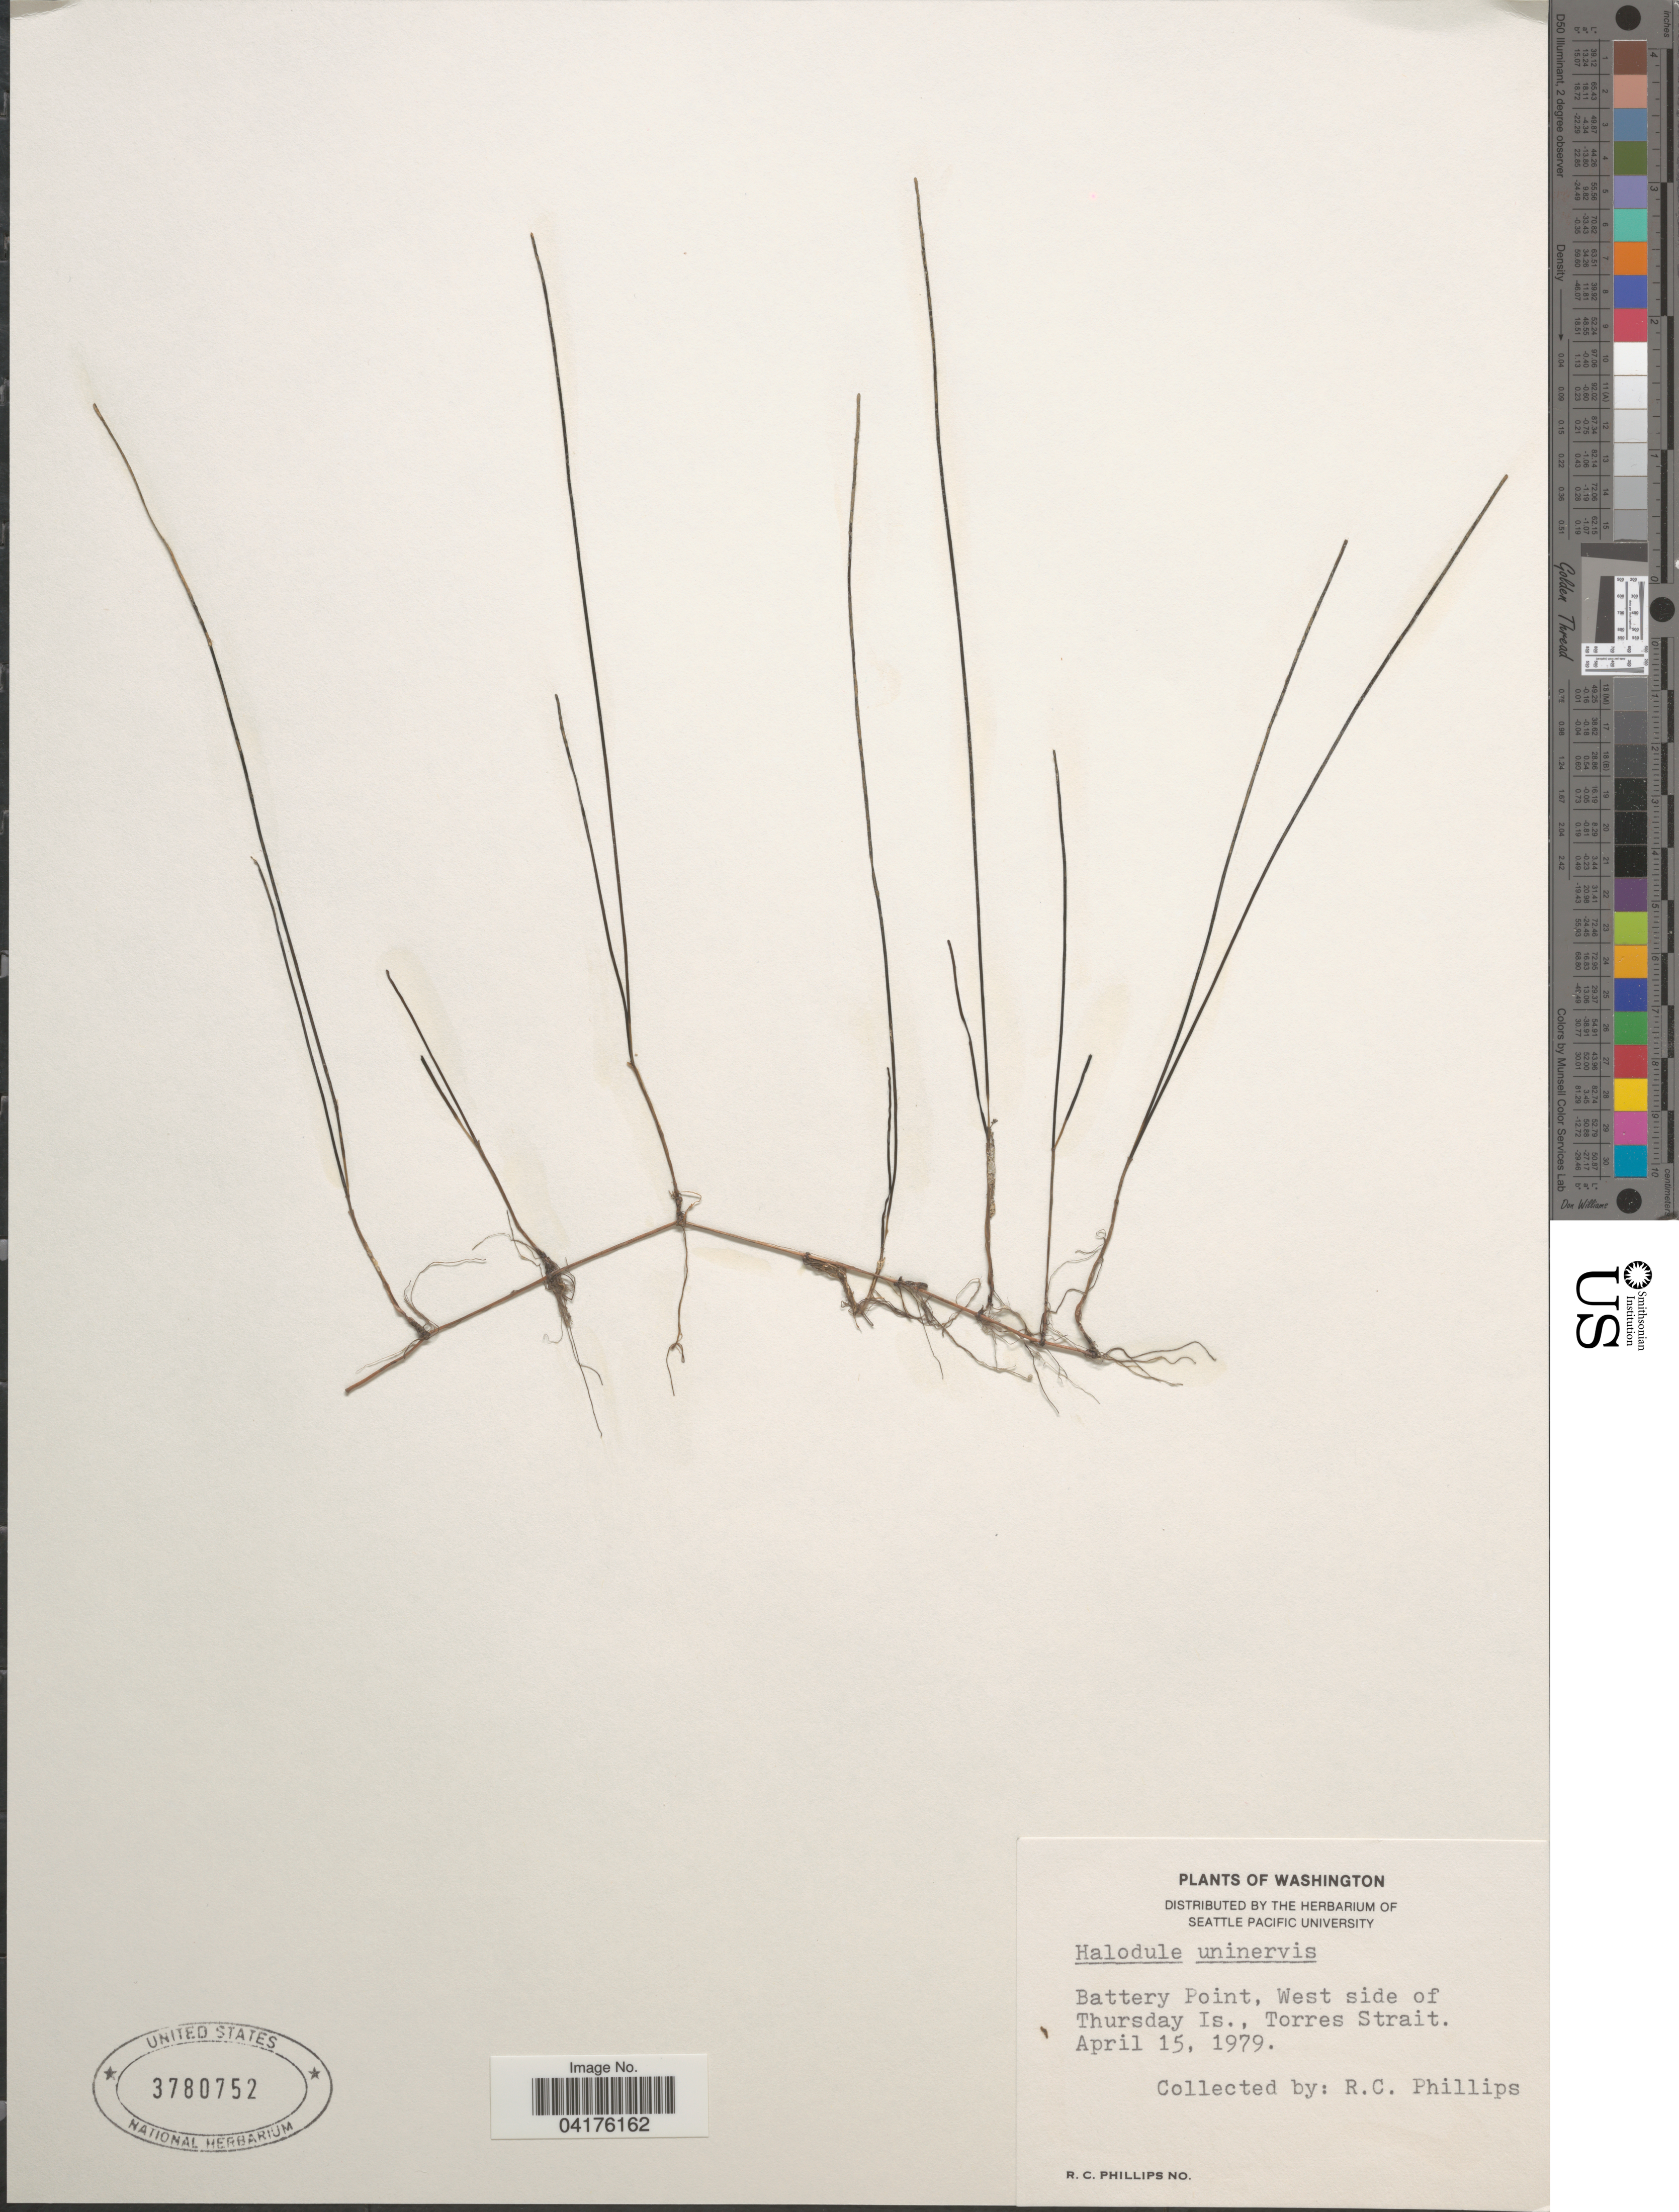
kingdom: Plantae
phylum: Tracheophyta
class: Liliopsida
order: Alismatales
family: Cymodoceaceae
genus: Halodule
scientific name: Halodule uninervis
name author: (Forssk.) Asch.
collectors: R. C. Phillips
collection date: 1979-04-15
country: Australia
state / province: Queensland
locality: Battery Point, West side of Thursday Is., Torres Strait.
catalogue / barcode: US 3780752